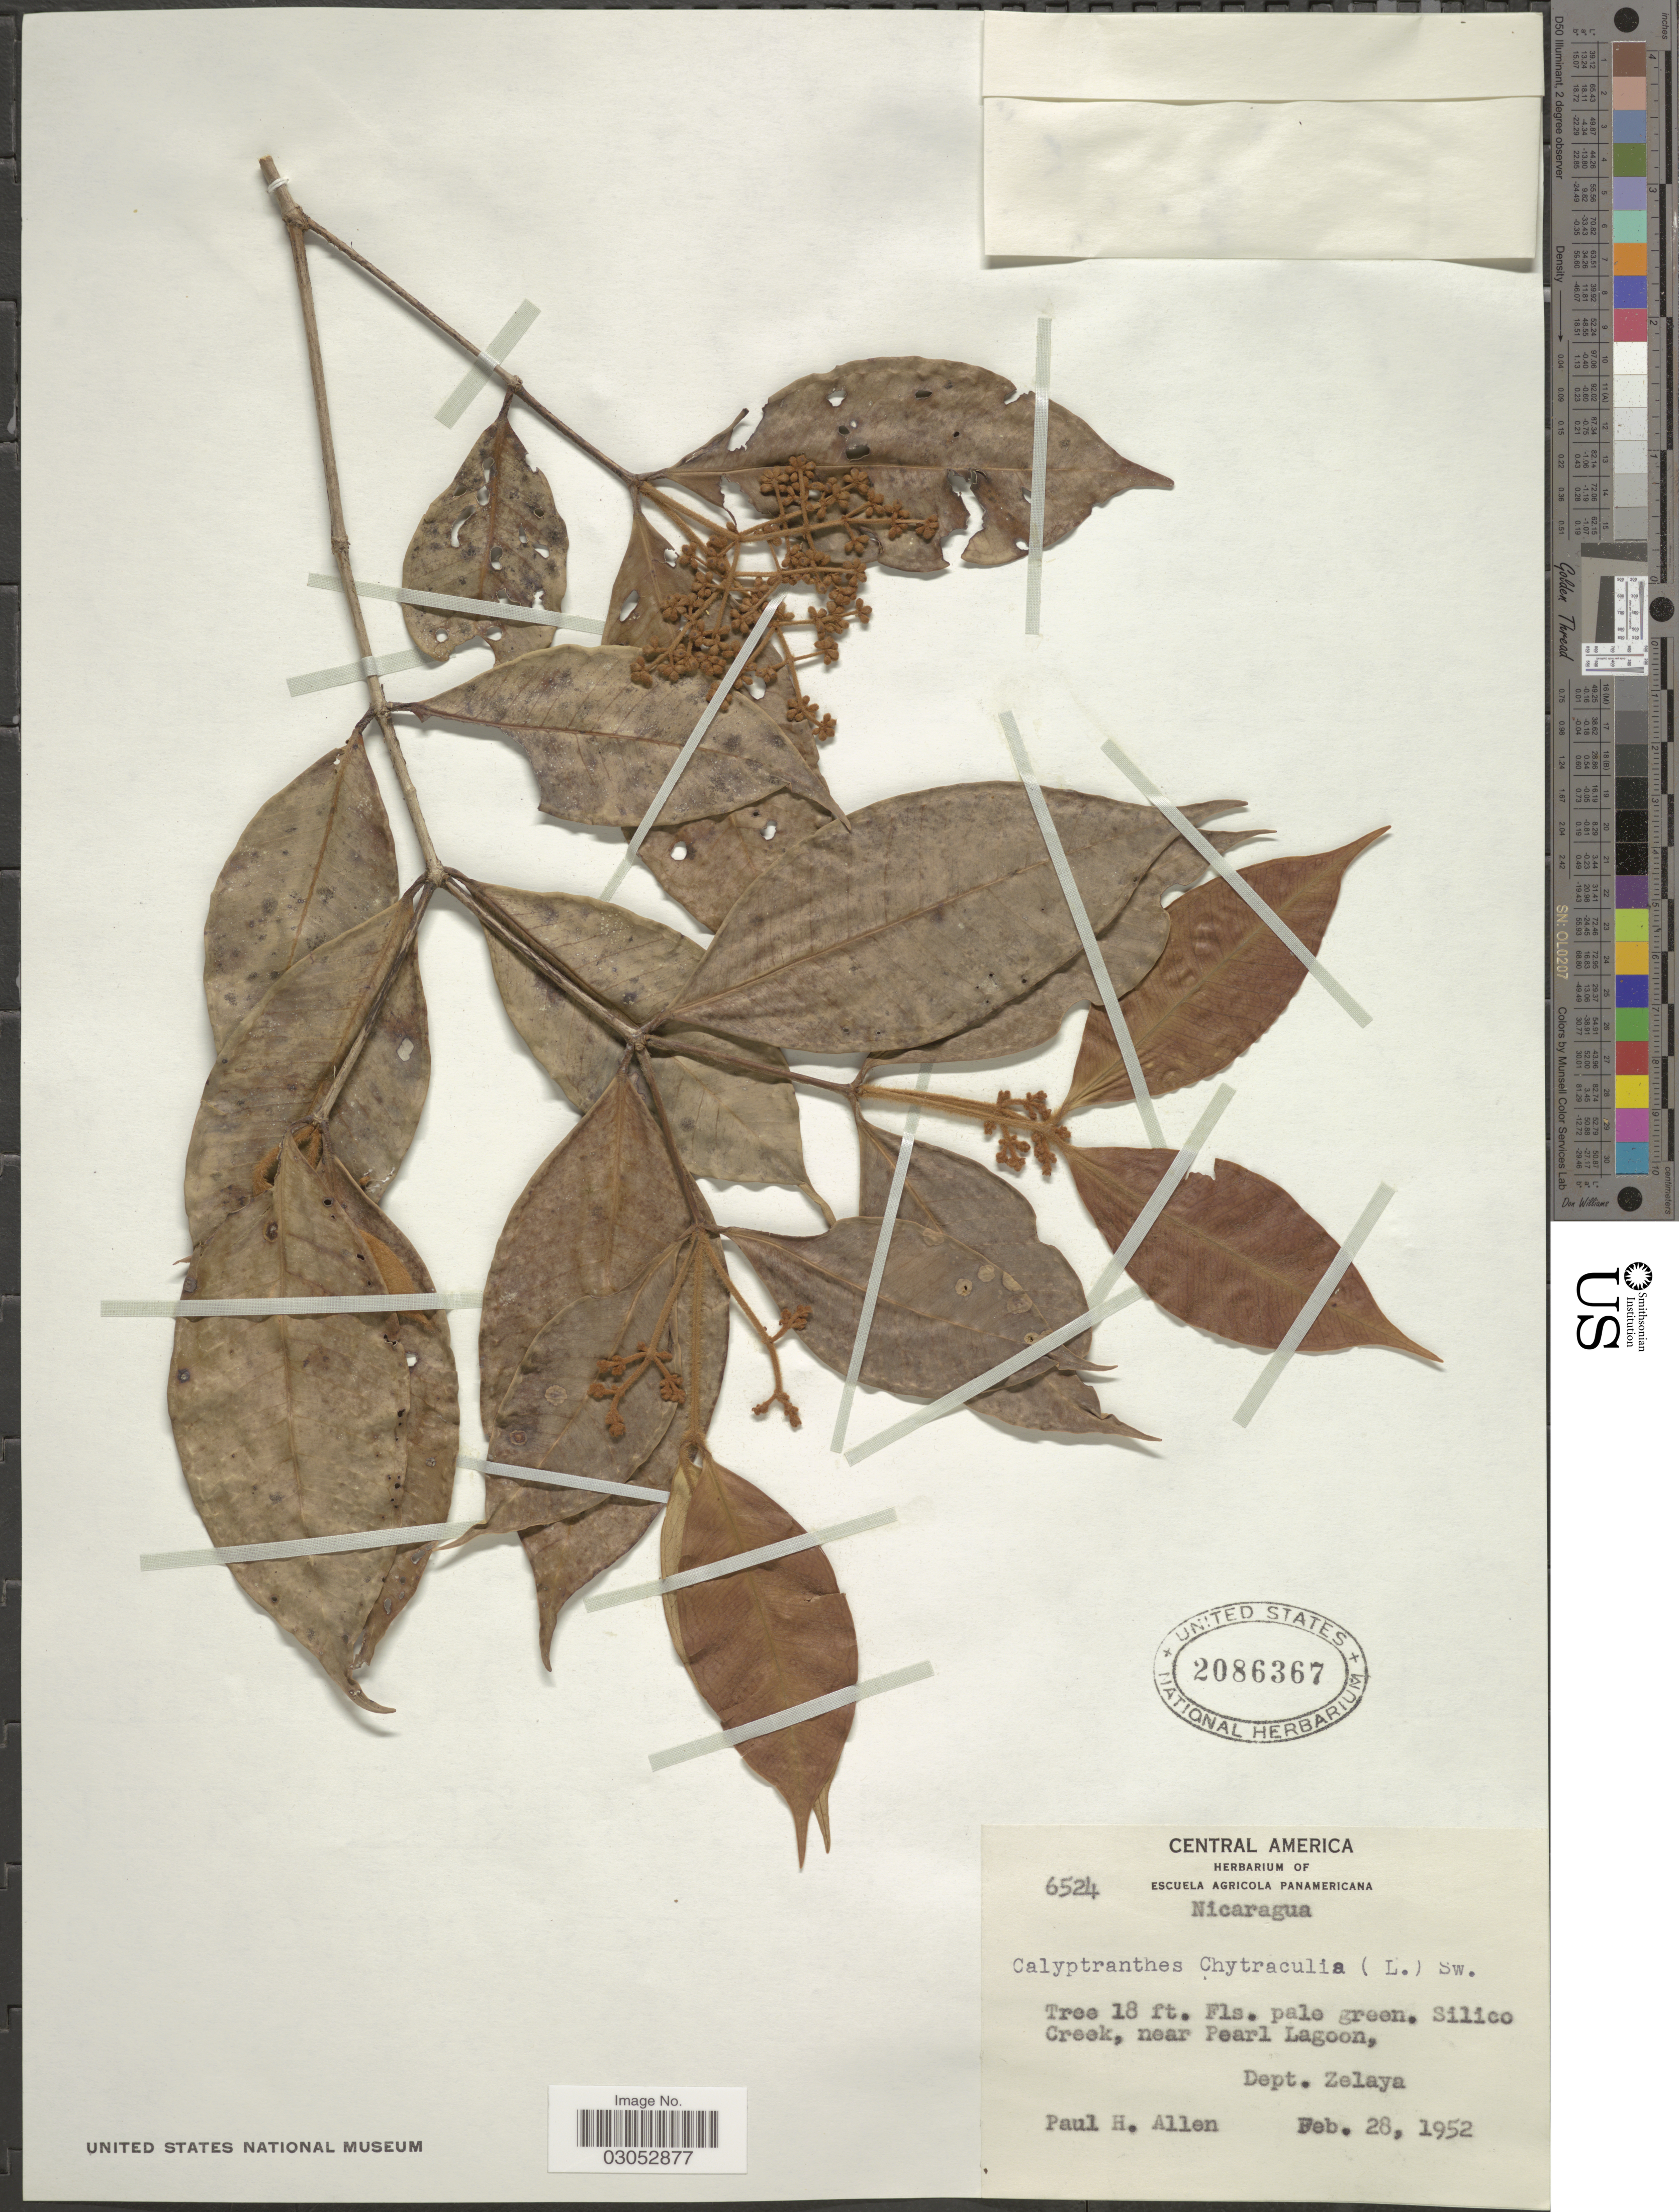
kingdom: Plantae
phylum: Tracheophyta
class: Magnoliopsida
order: Myrtales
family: Myrtaceae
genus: Myrcia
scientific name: Myrcia pendens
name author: A.R. Lourenço & Sánchez-Cháv.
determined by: Strong, Mark T., (BOT), Smithsonian Institution - National Museum of Natural History (UNITED STATES)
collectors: P. H. Allen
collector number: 6524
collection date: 1952-02-28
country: Nicaragua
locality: Silico Creek, near Pearl Lagoon, Dept. Zelaya.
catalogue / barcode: US 2086367